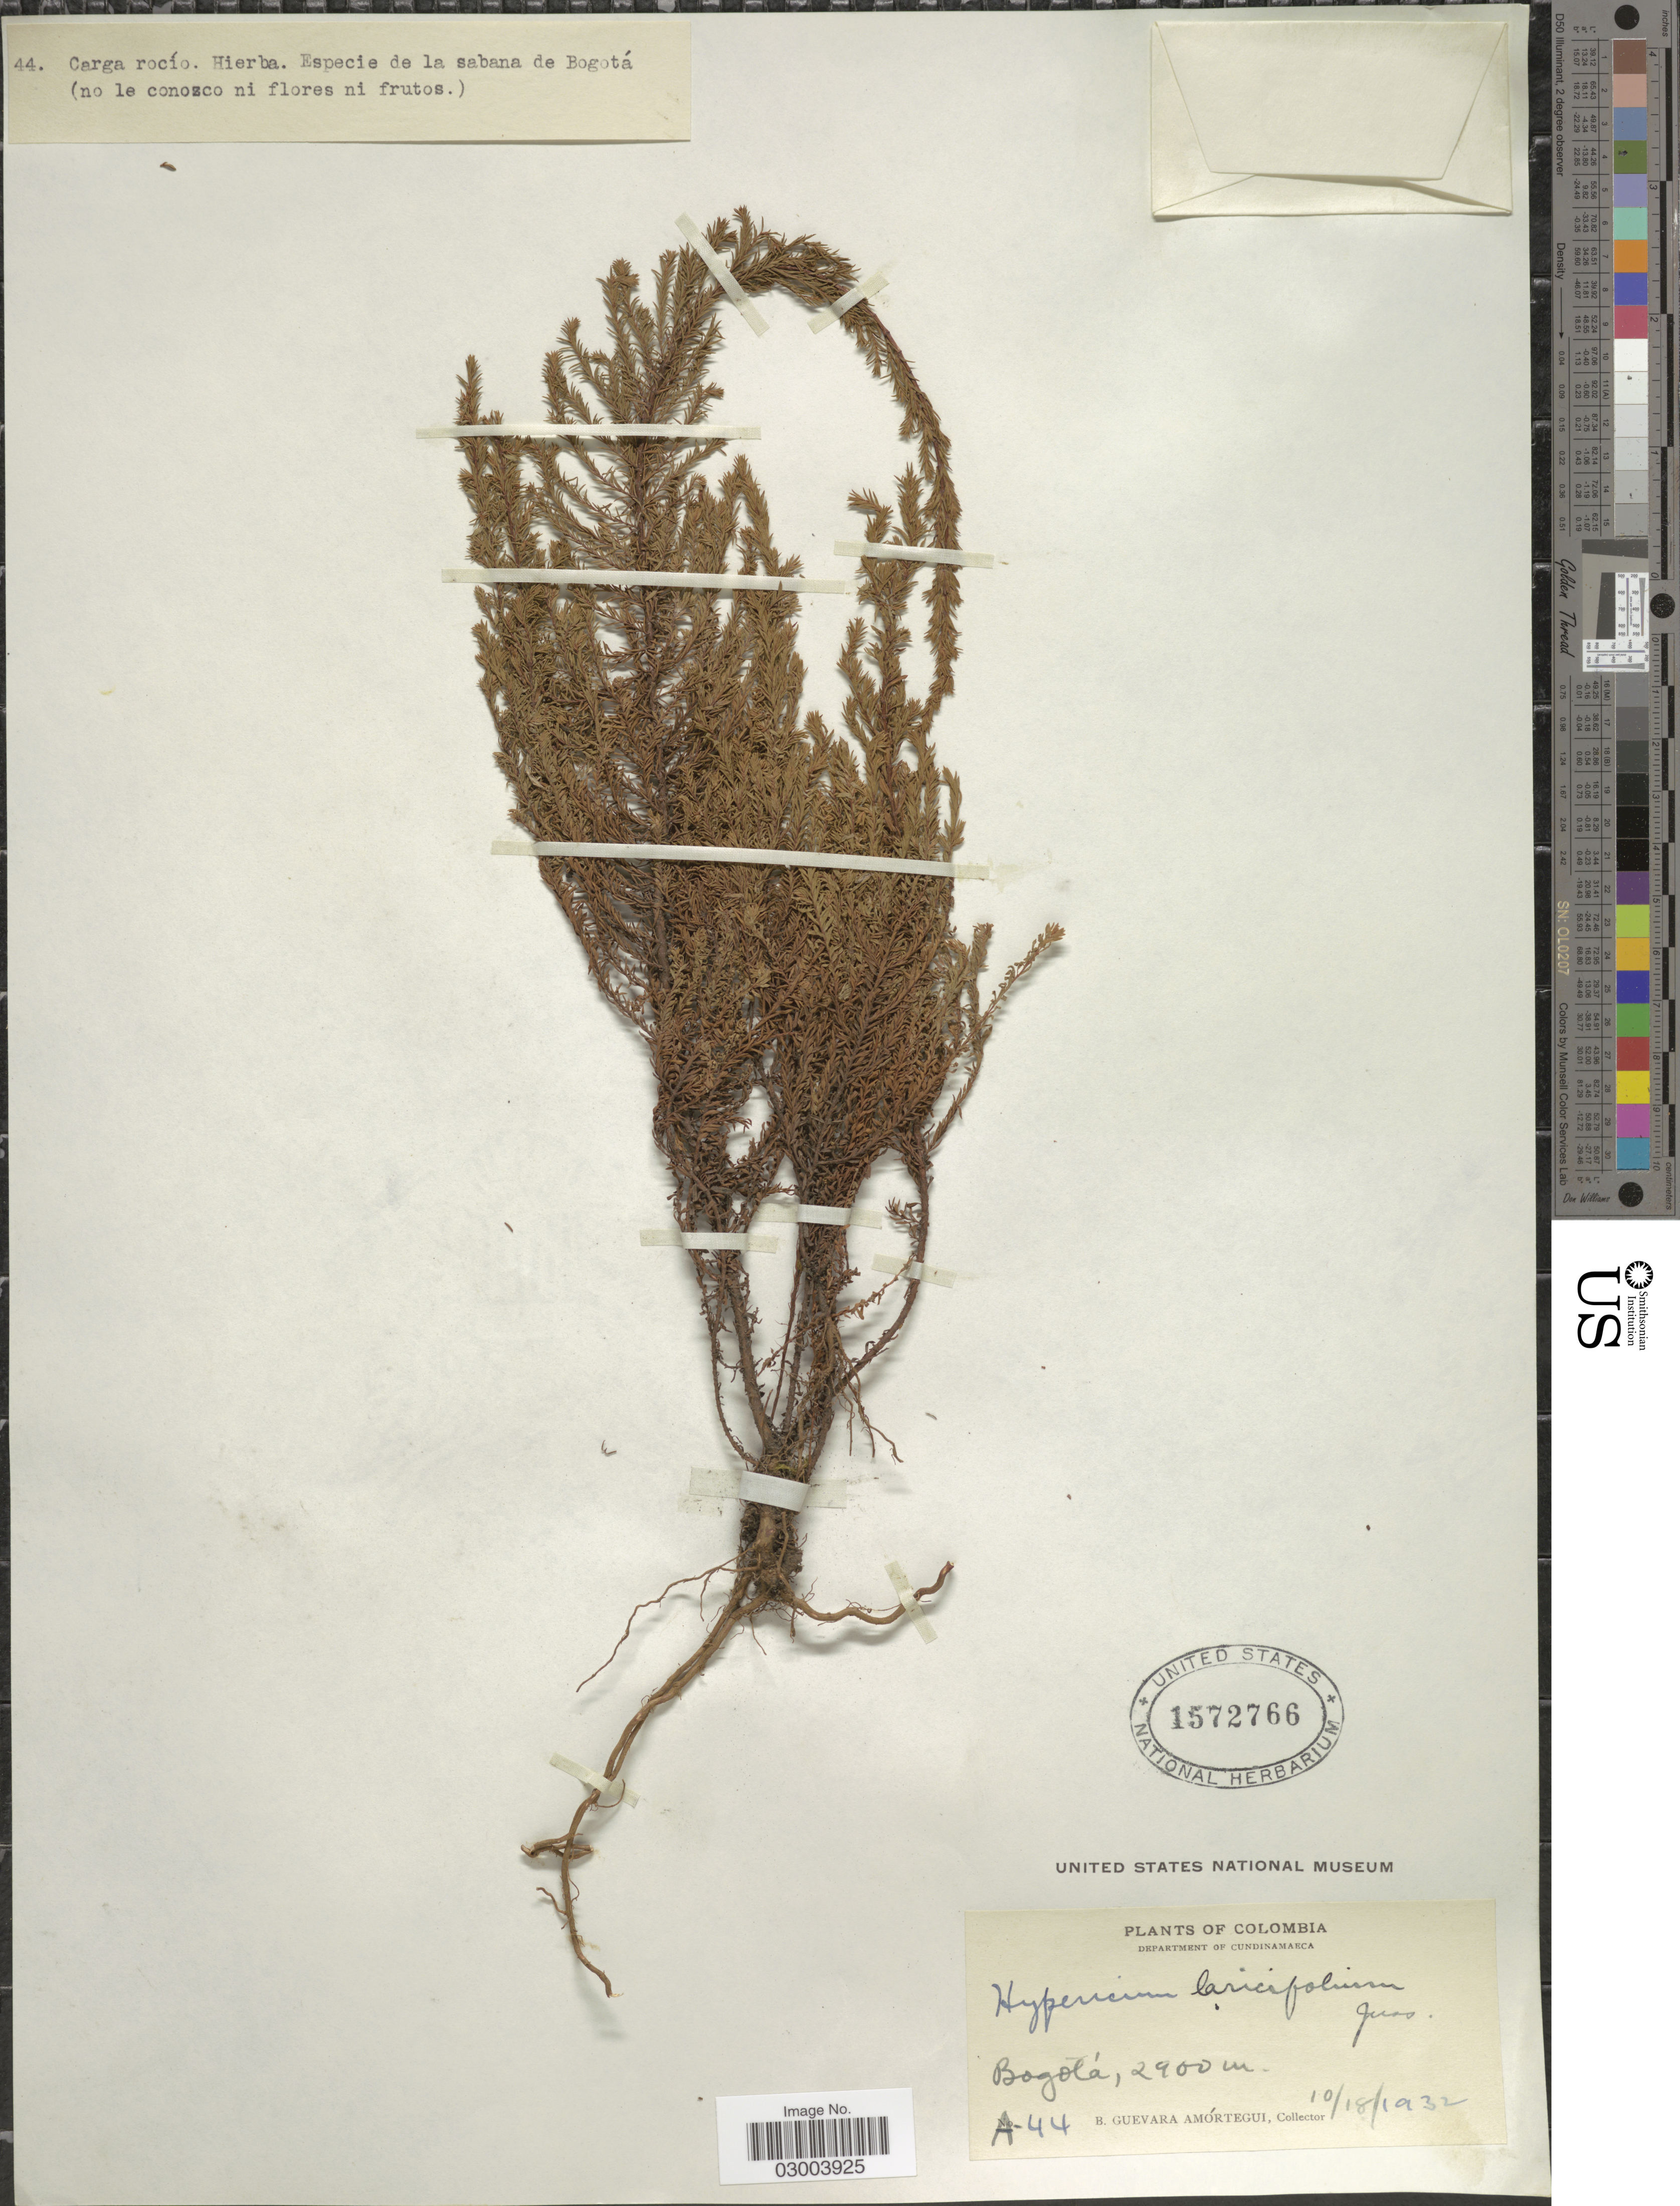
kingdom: Plantae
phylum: Tracheophyta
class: Magnoliopsida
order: Malpighiales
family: Hypericaceae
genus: Hypericum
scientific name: Hypericum laricifolium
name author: Juss.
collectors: B. Guevara Amortegui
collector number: A-44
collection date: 1932-10-18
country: Colombia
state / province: Cundinamarca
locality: Department of Cundinamarca, Bogotá.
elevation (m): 2900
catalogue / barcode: US 1572766